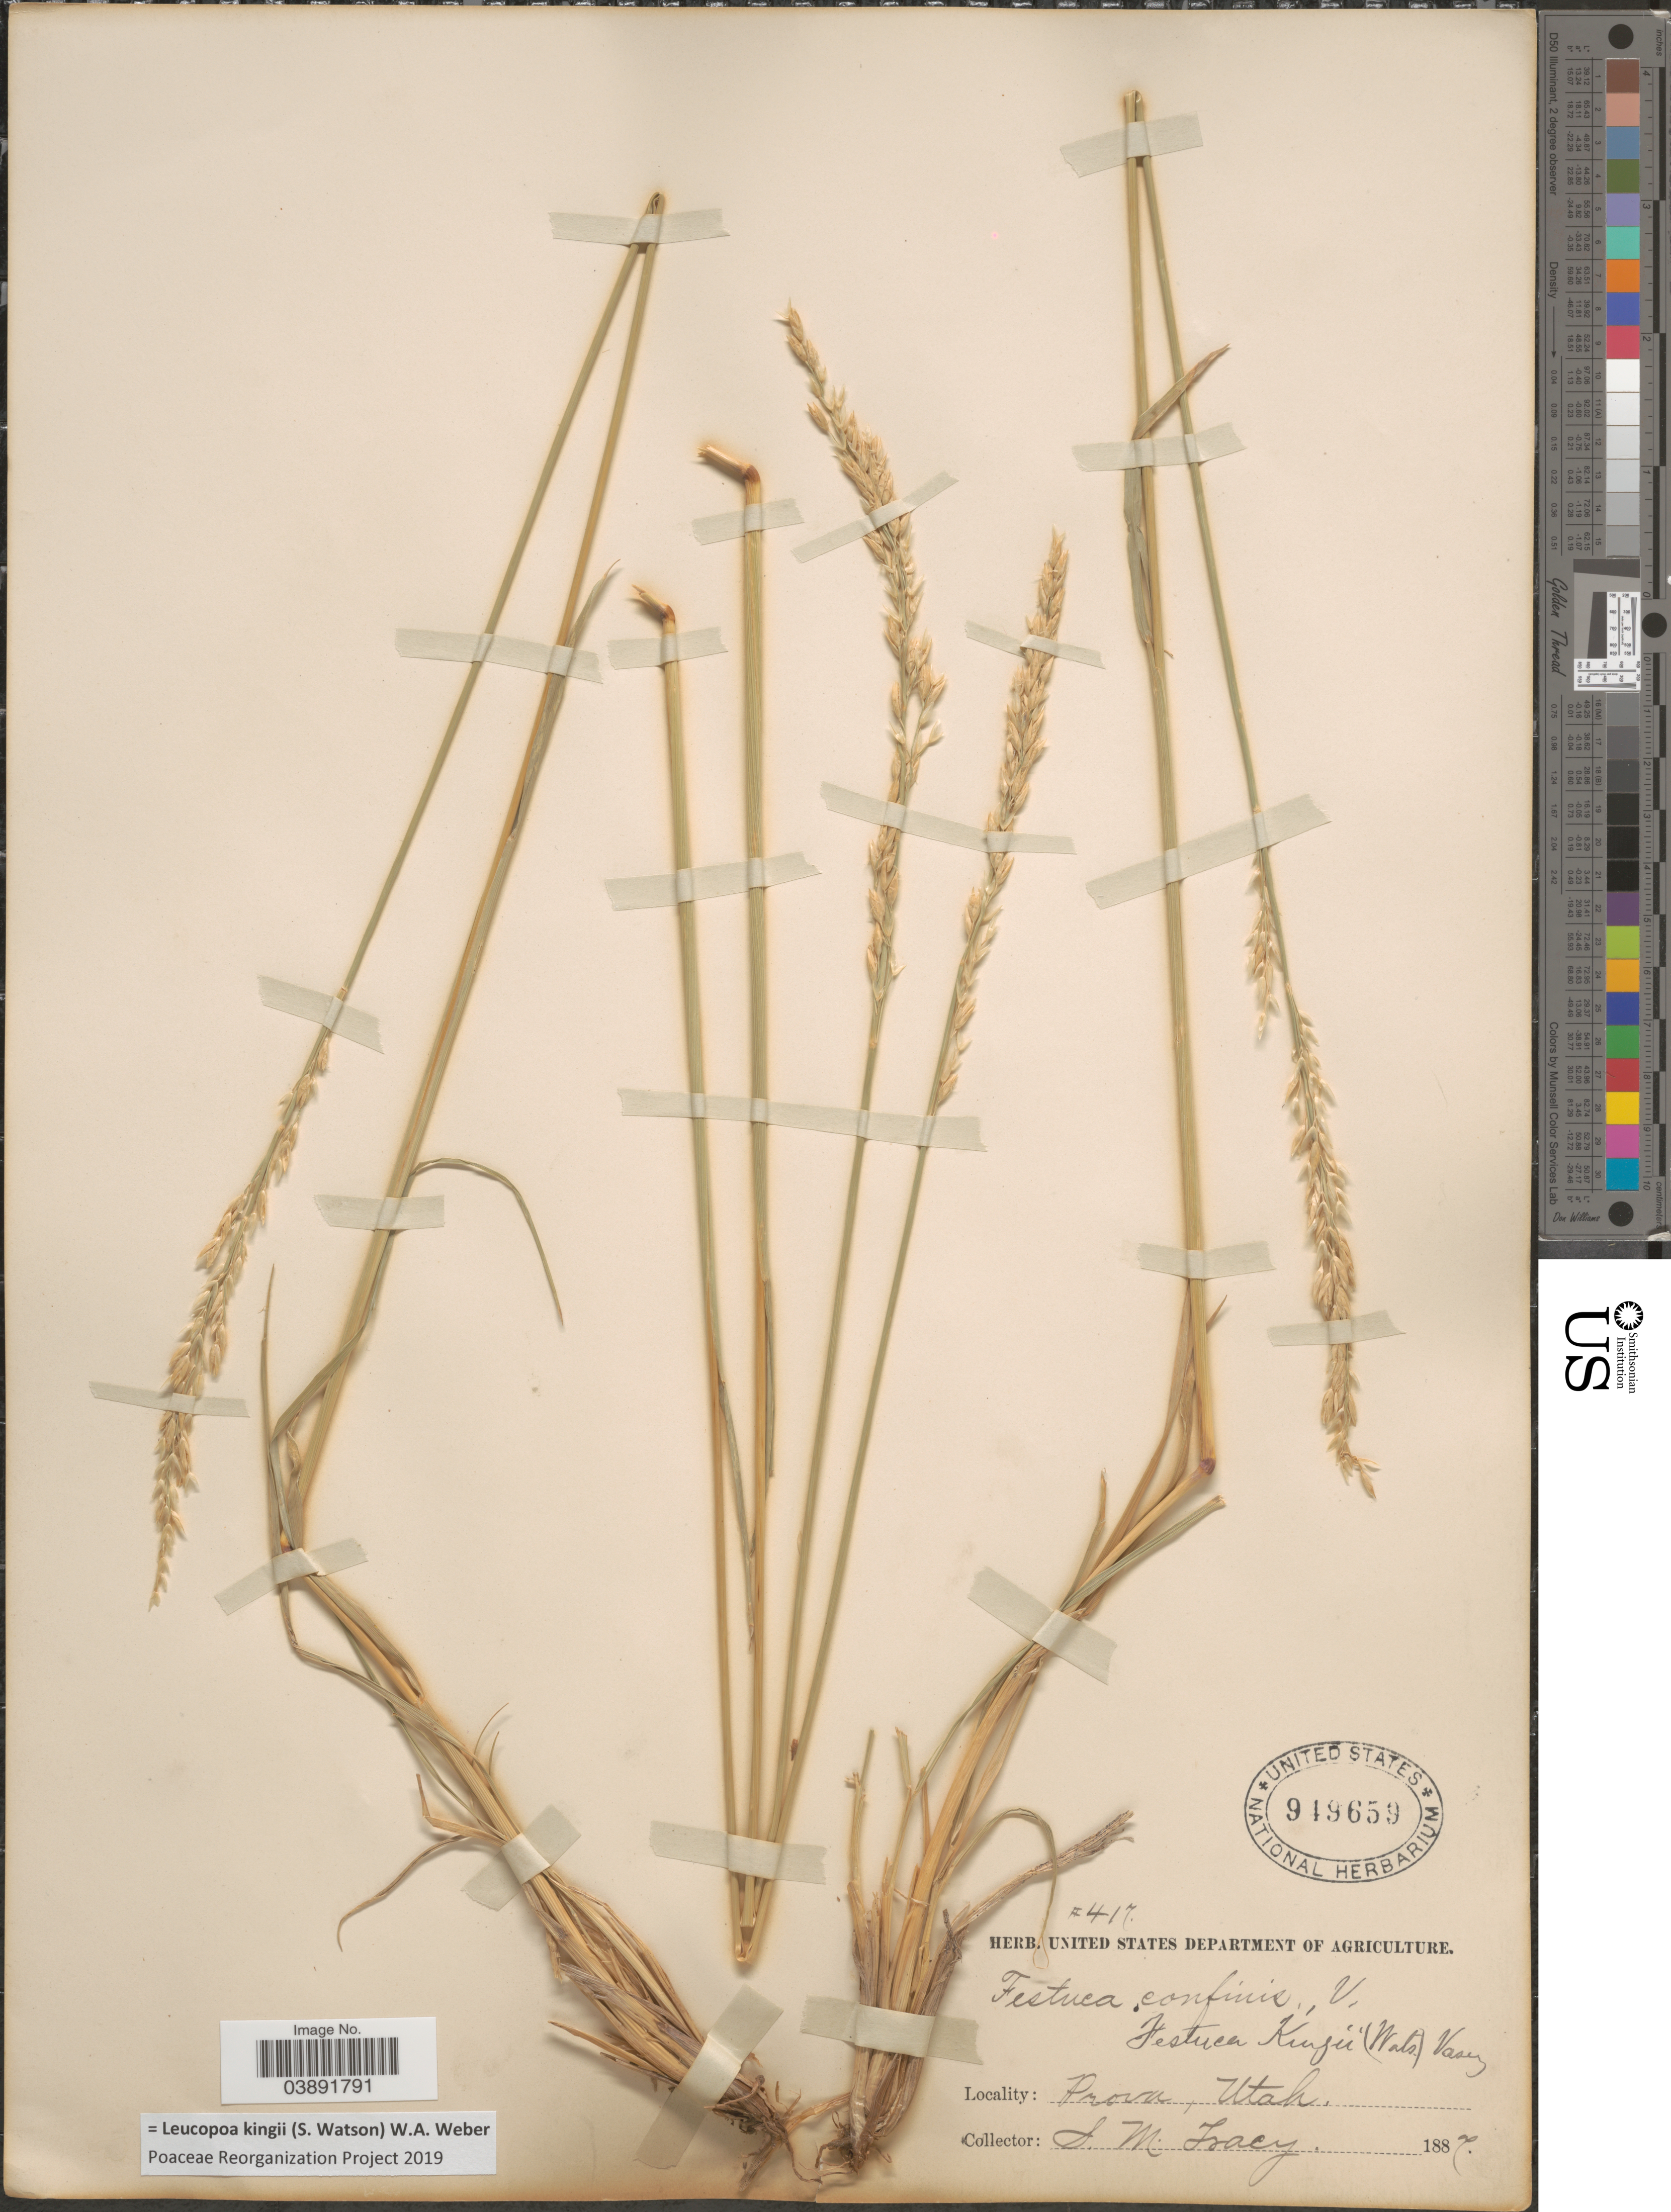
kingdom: Plantae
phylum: Tracheophyta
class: Liliopsida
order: Poales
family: Poaceae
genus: Hesperochloa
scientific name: Hesperochloa kingii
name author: (S. Watson) Rydb.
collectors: S. M. Tracy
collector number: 417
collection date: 1887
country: United States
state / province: Utah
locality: Provo.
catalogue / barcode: US 949659